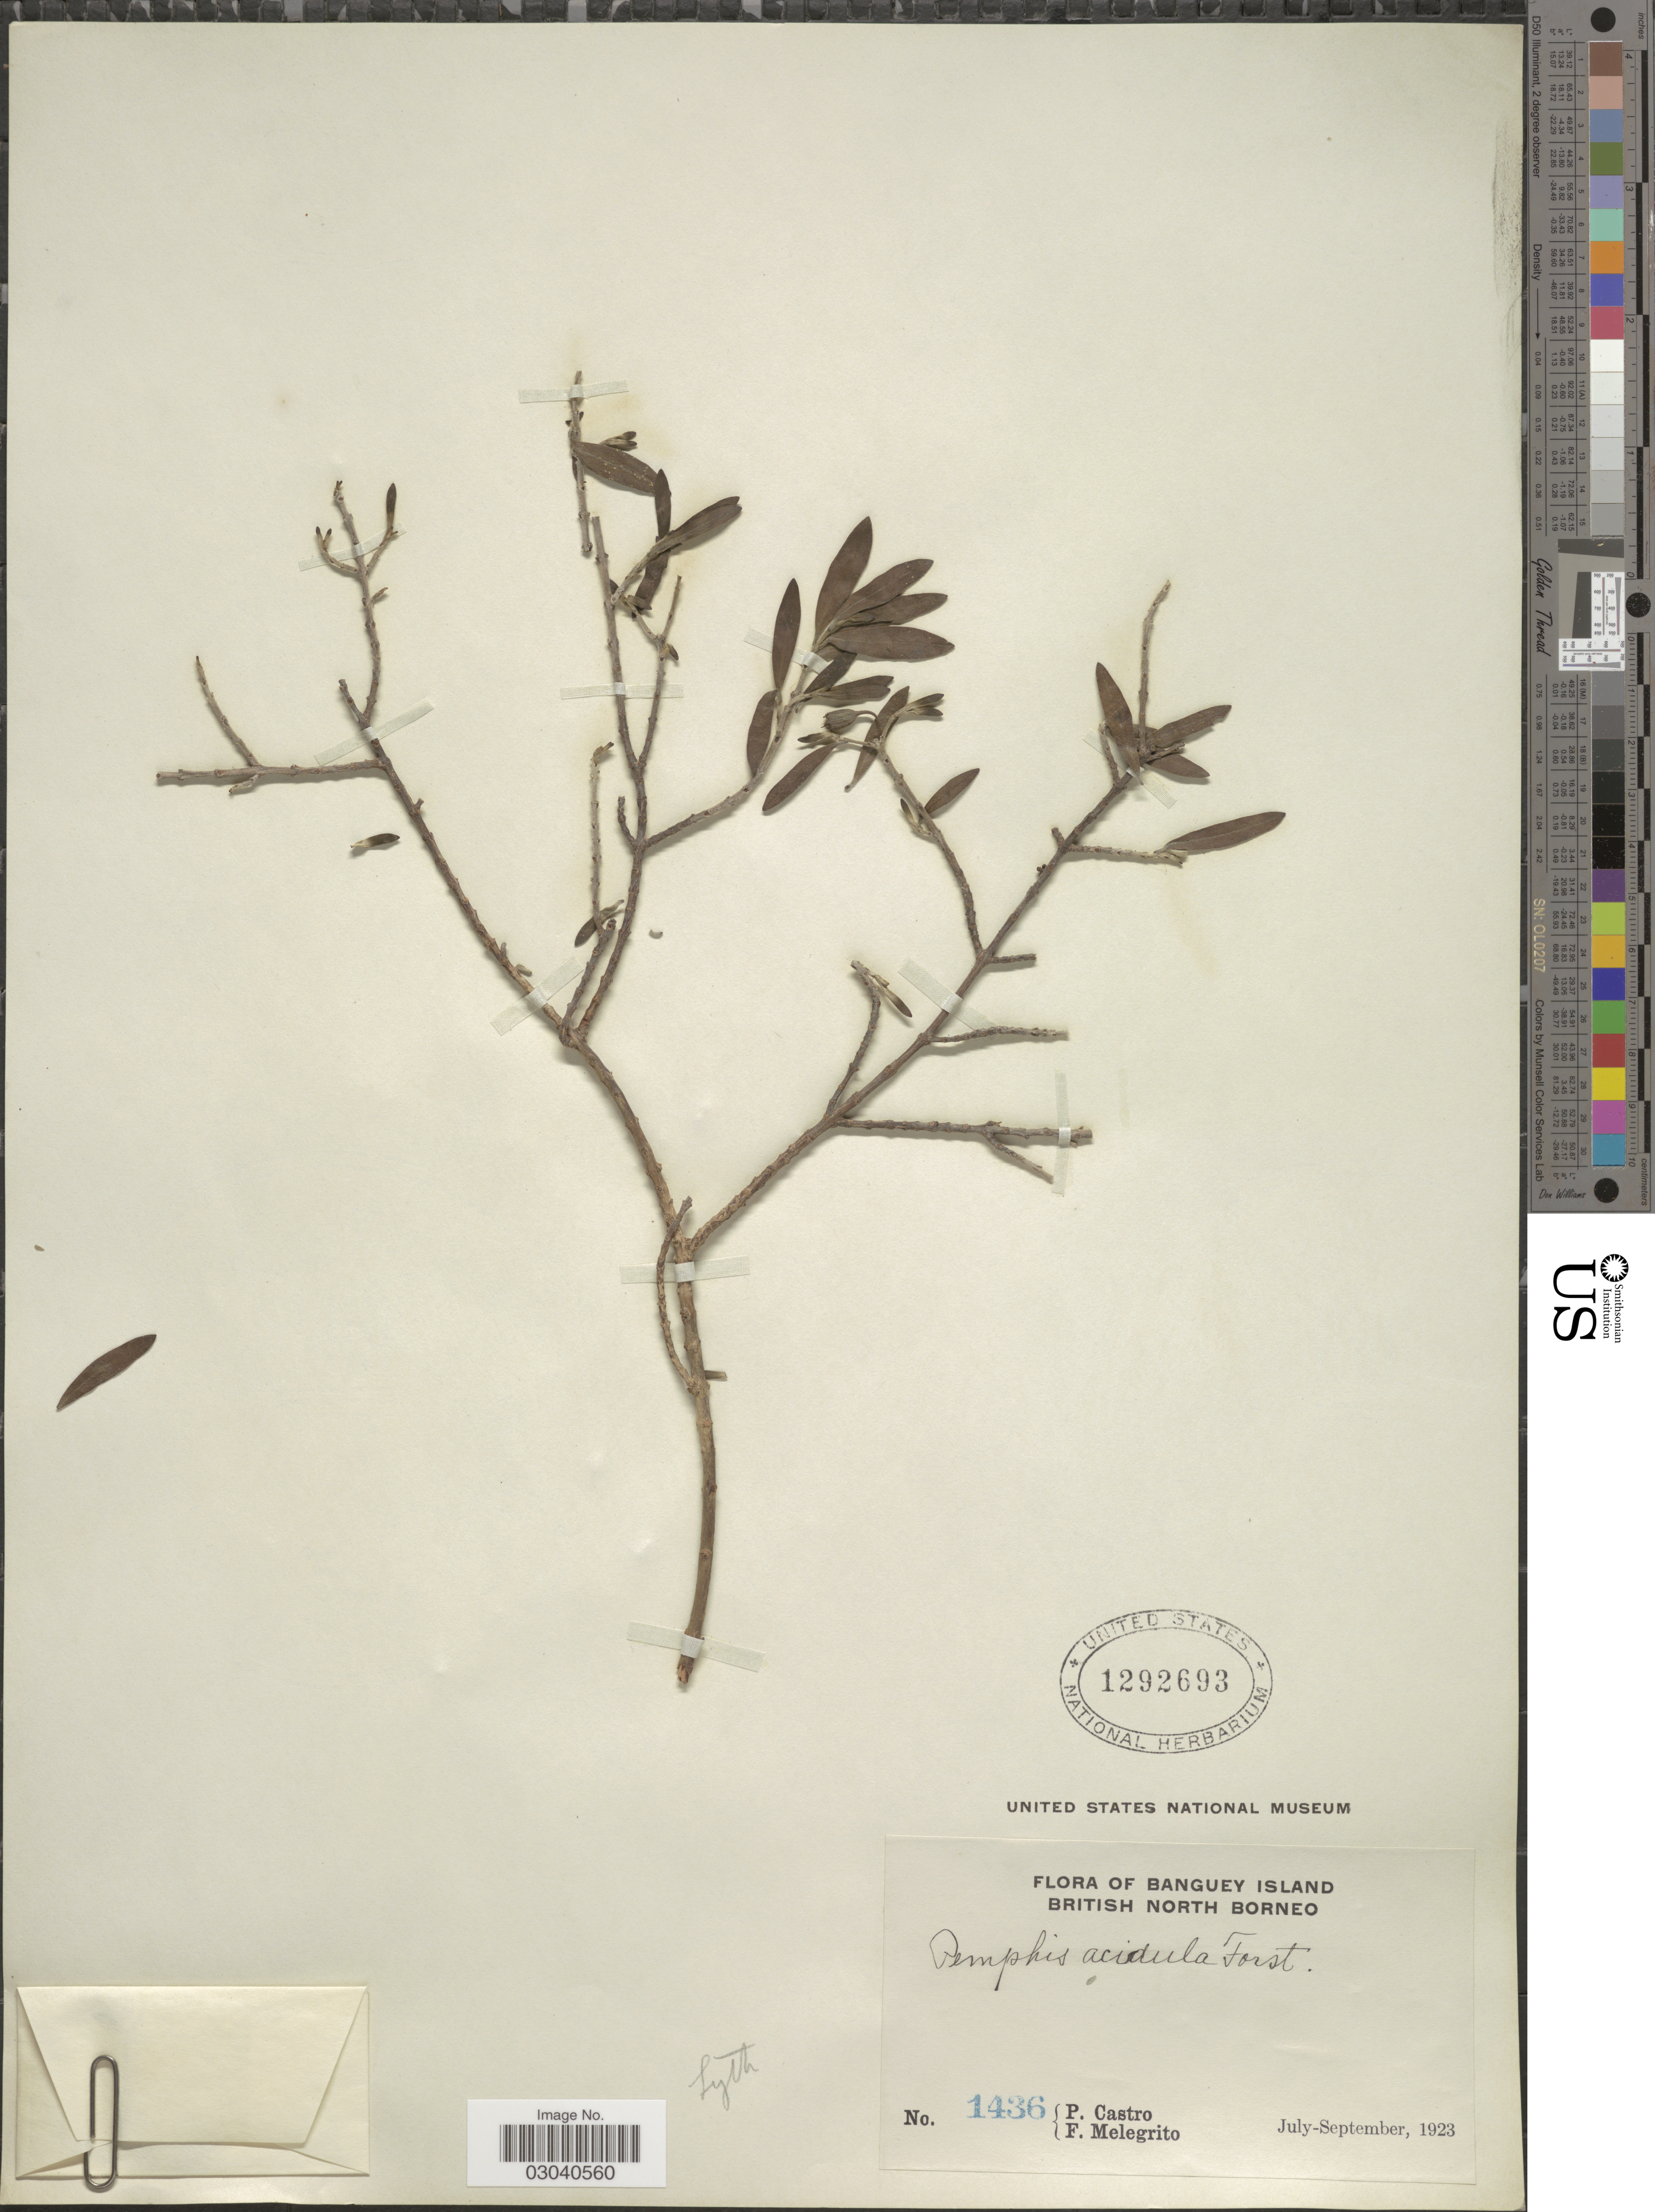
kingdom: Plantae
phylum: Tracheophyta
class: Magnoliopsida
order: Myrtales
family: Lythraceae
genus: Pemphis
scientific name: Pemphis acidula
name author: J.R. Forst. & G. Forst.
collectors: P. Castro & F. Melegrito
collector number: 1436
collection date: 1923-07/1923-09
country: Malaysia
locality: Banguey Island. British North Borneo.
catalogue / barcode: US 1292693